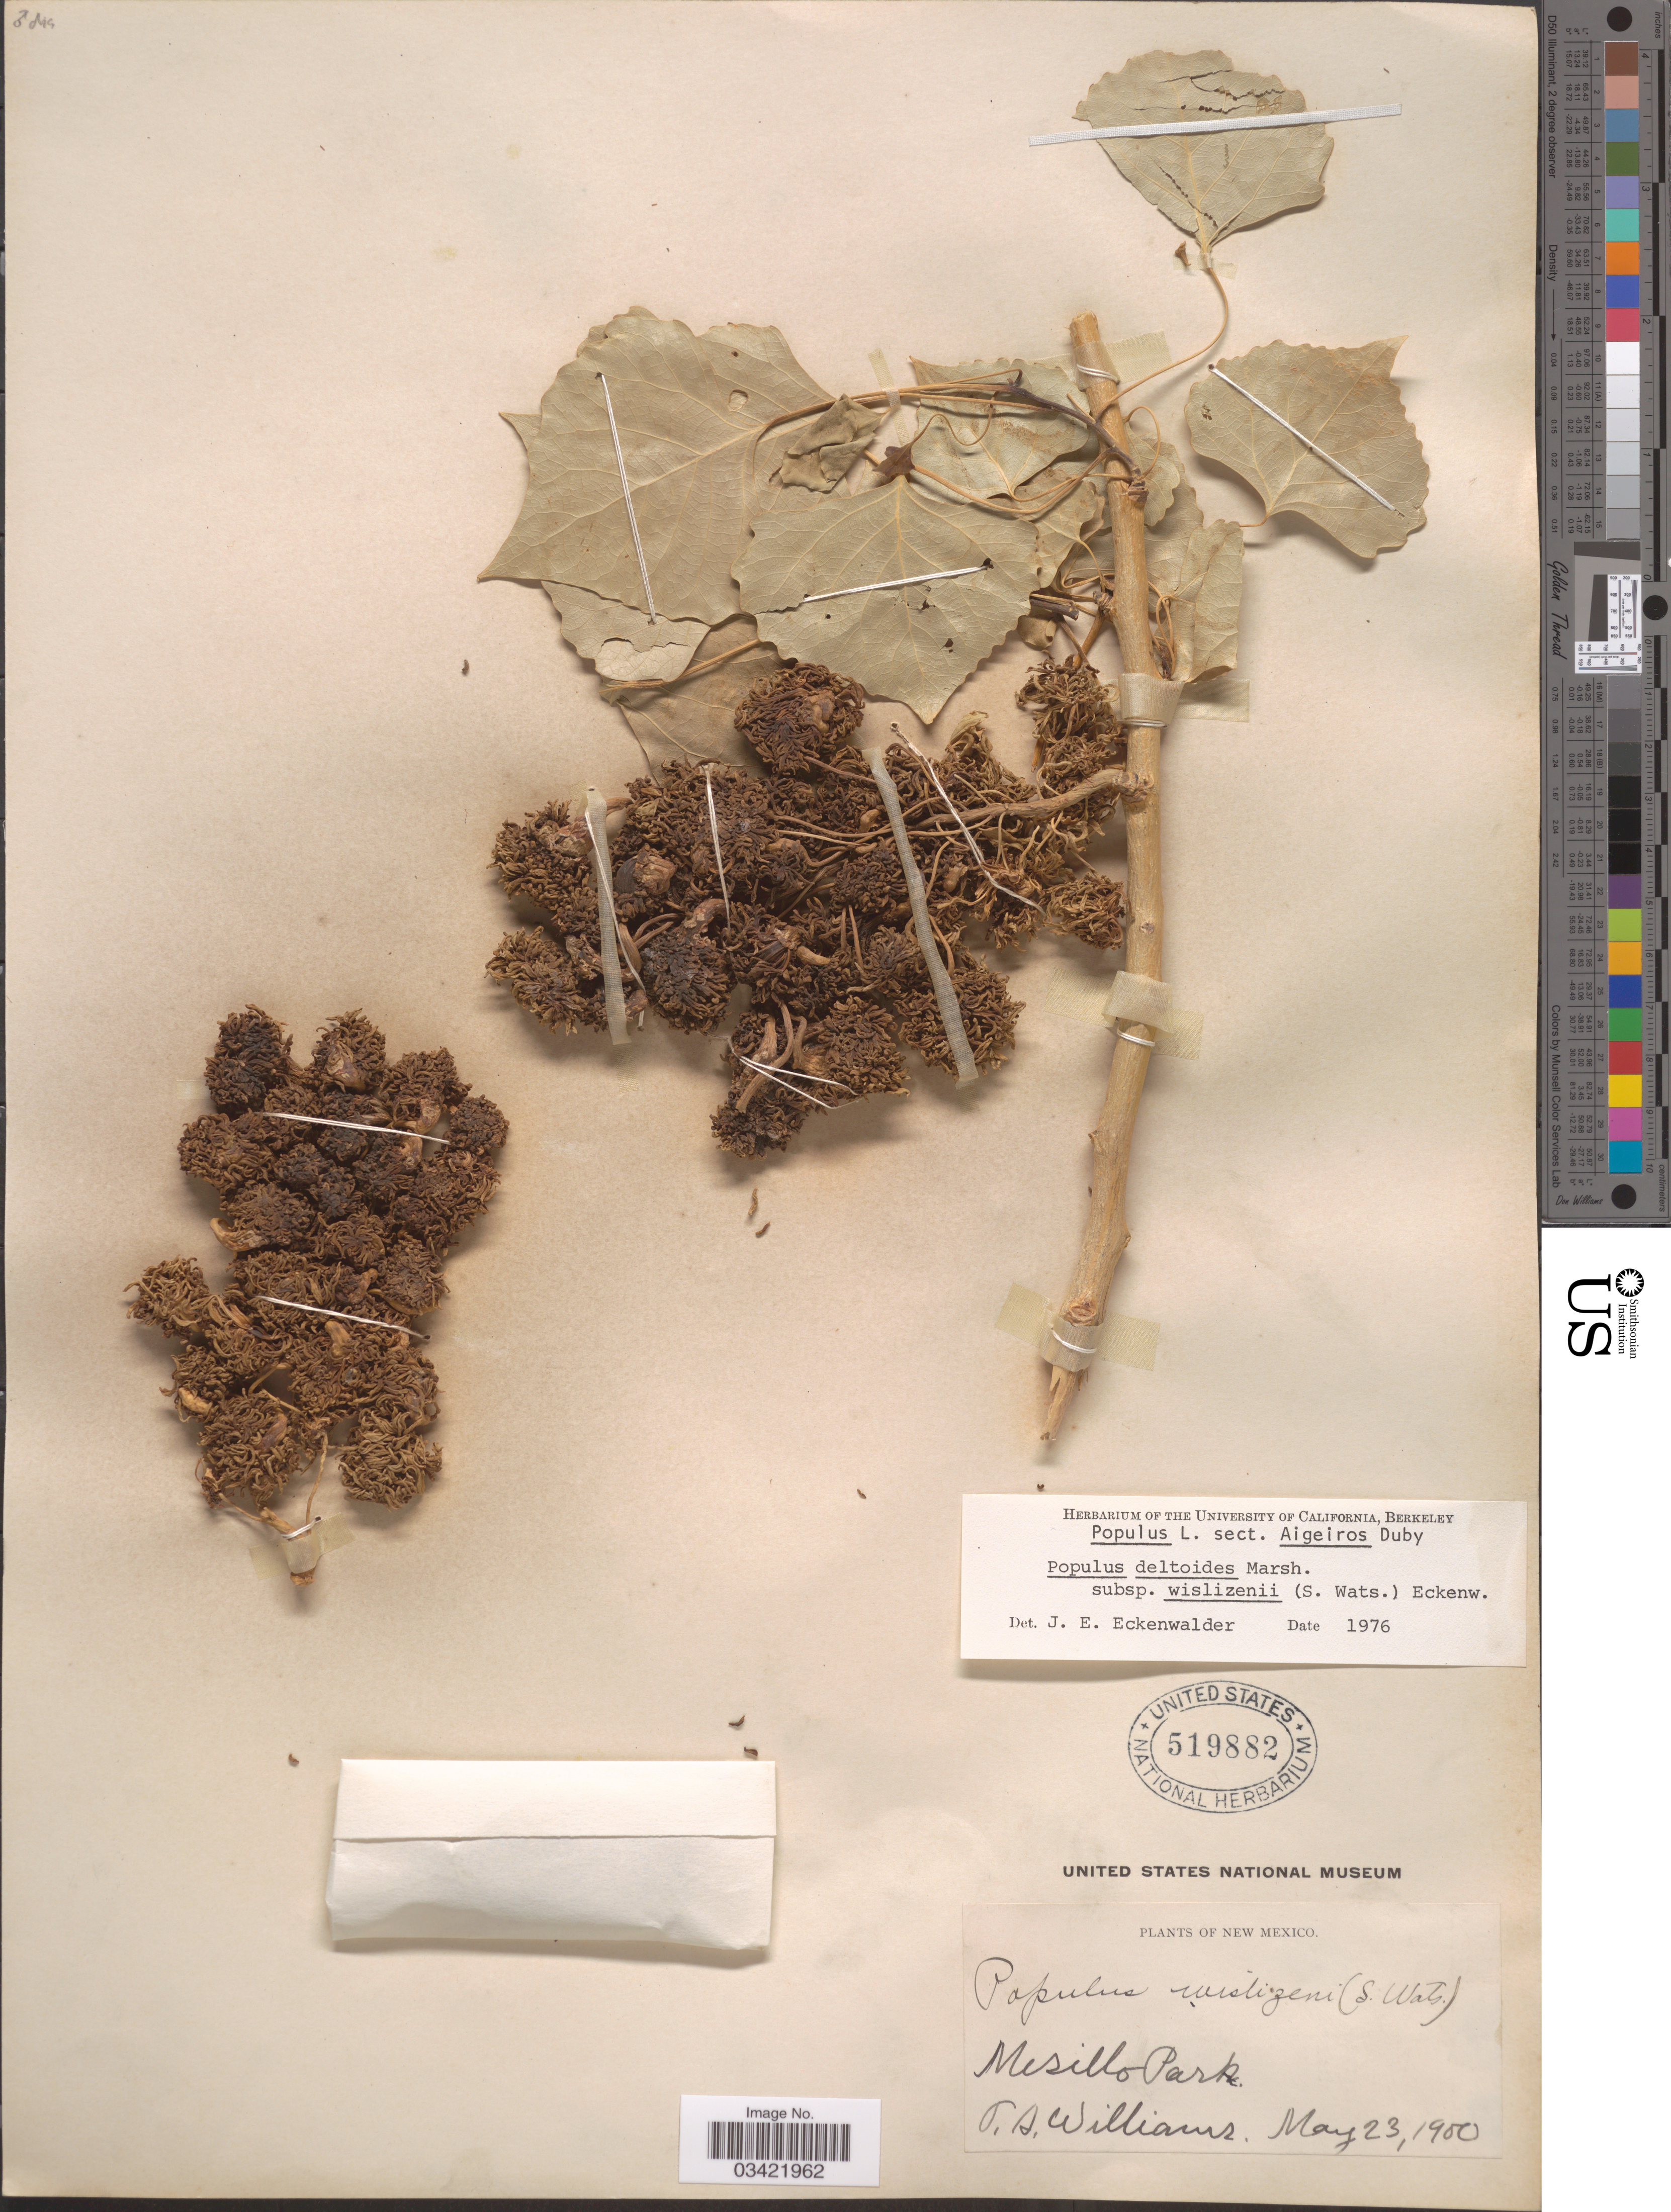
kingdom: Plantae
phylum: Tracheophyta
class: Magnoliopsida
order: Malpighiales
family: Salicaceae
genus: Populus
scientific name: Populus deltoides subsp. wislizeni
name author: (S. Watson) Eckenw.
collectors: T. Williams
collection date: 1900-05-23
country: United States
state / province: New Mexico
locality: Mesillo Park.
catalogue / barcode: US 519882